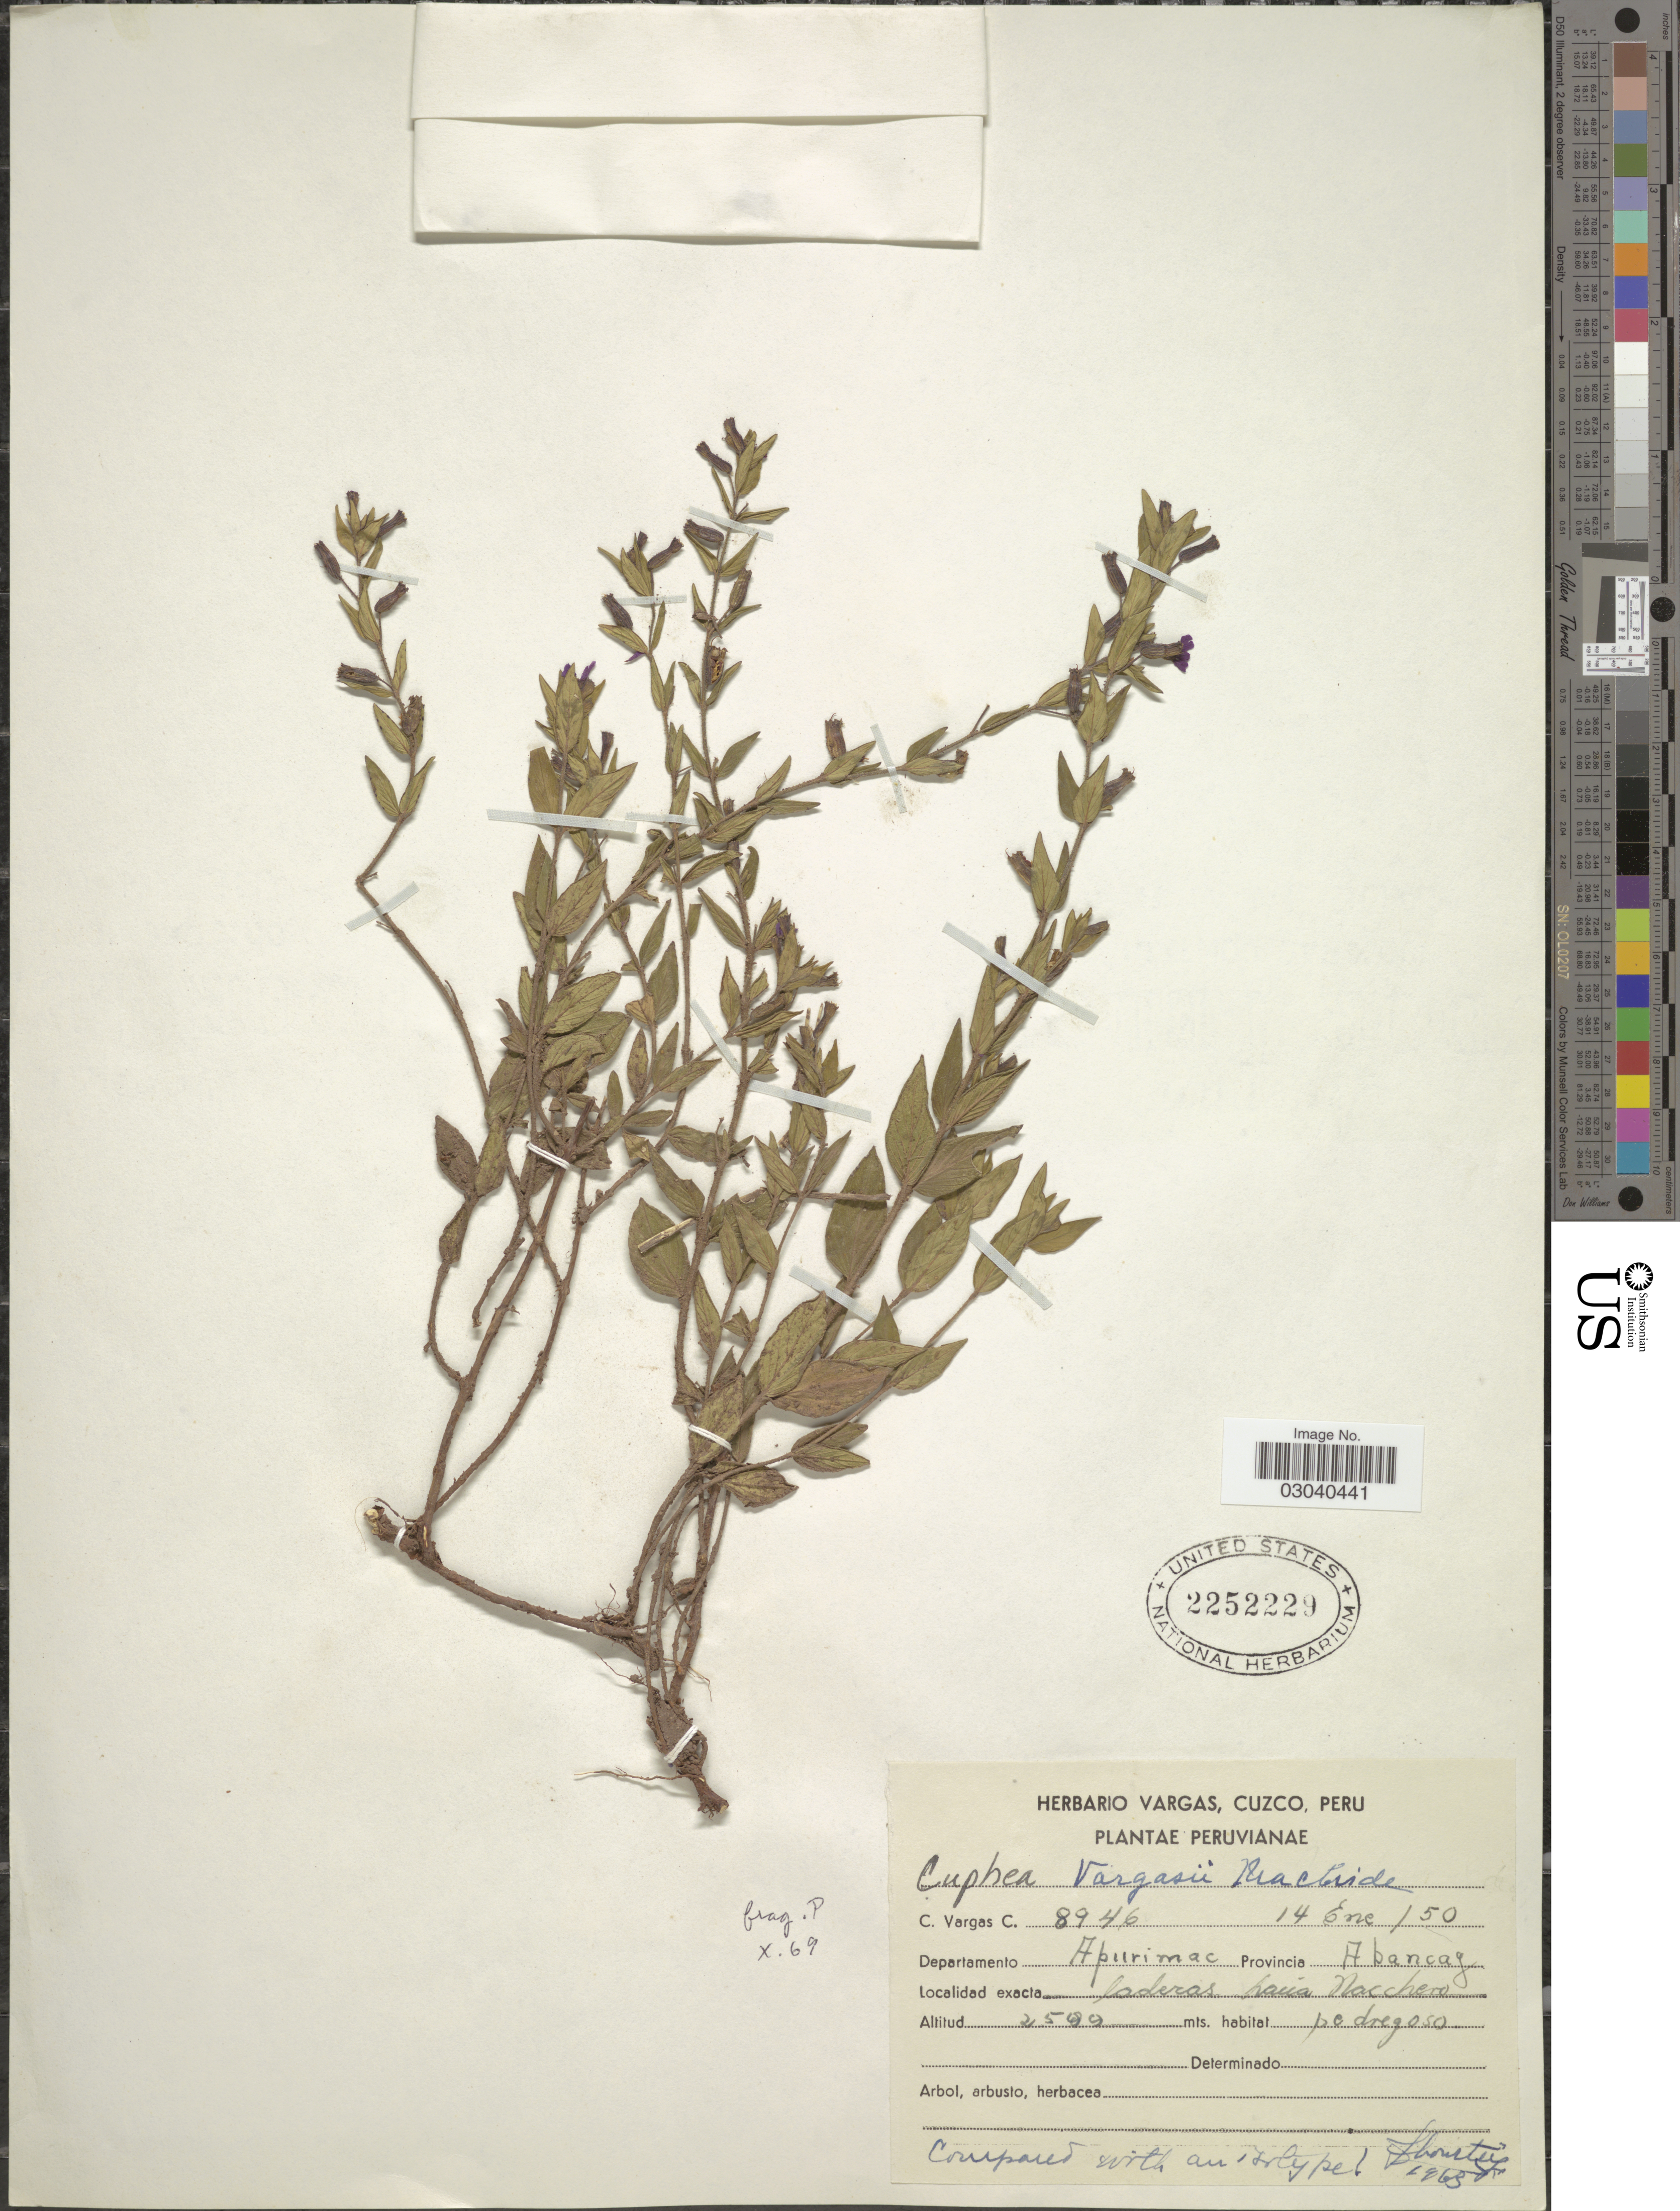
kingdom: Plantae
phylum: Tracheophyta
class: Magnoliopsida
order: Myrtales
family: Lythraceae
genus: Cuphea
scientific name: Cuphea vargasii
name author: J.F. Macbr.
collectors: C. Vargas Calderón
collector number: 8946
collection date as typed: Transcribed d/m/y: 14/1/50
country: Peru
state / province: Apurímac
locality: Departamento Apurimac. Provincia Abancay. Laderas hacia Nacchero.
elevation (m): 2500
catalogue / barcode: US 2252229